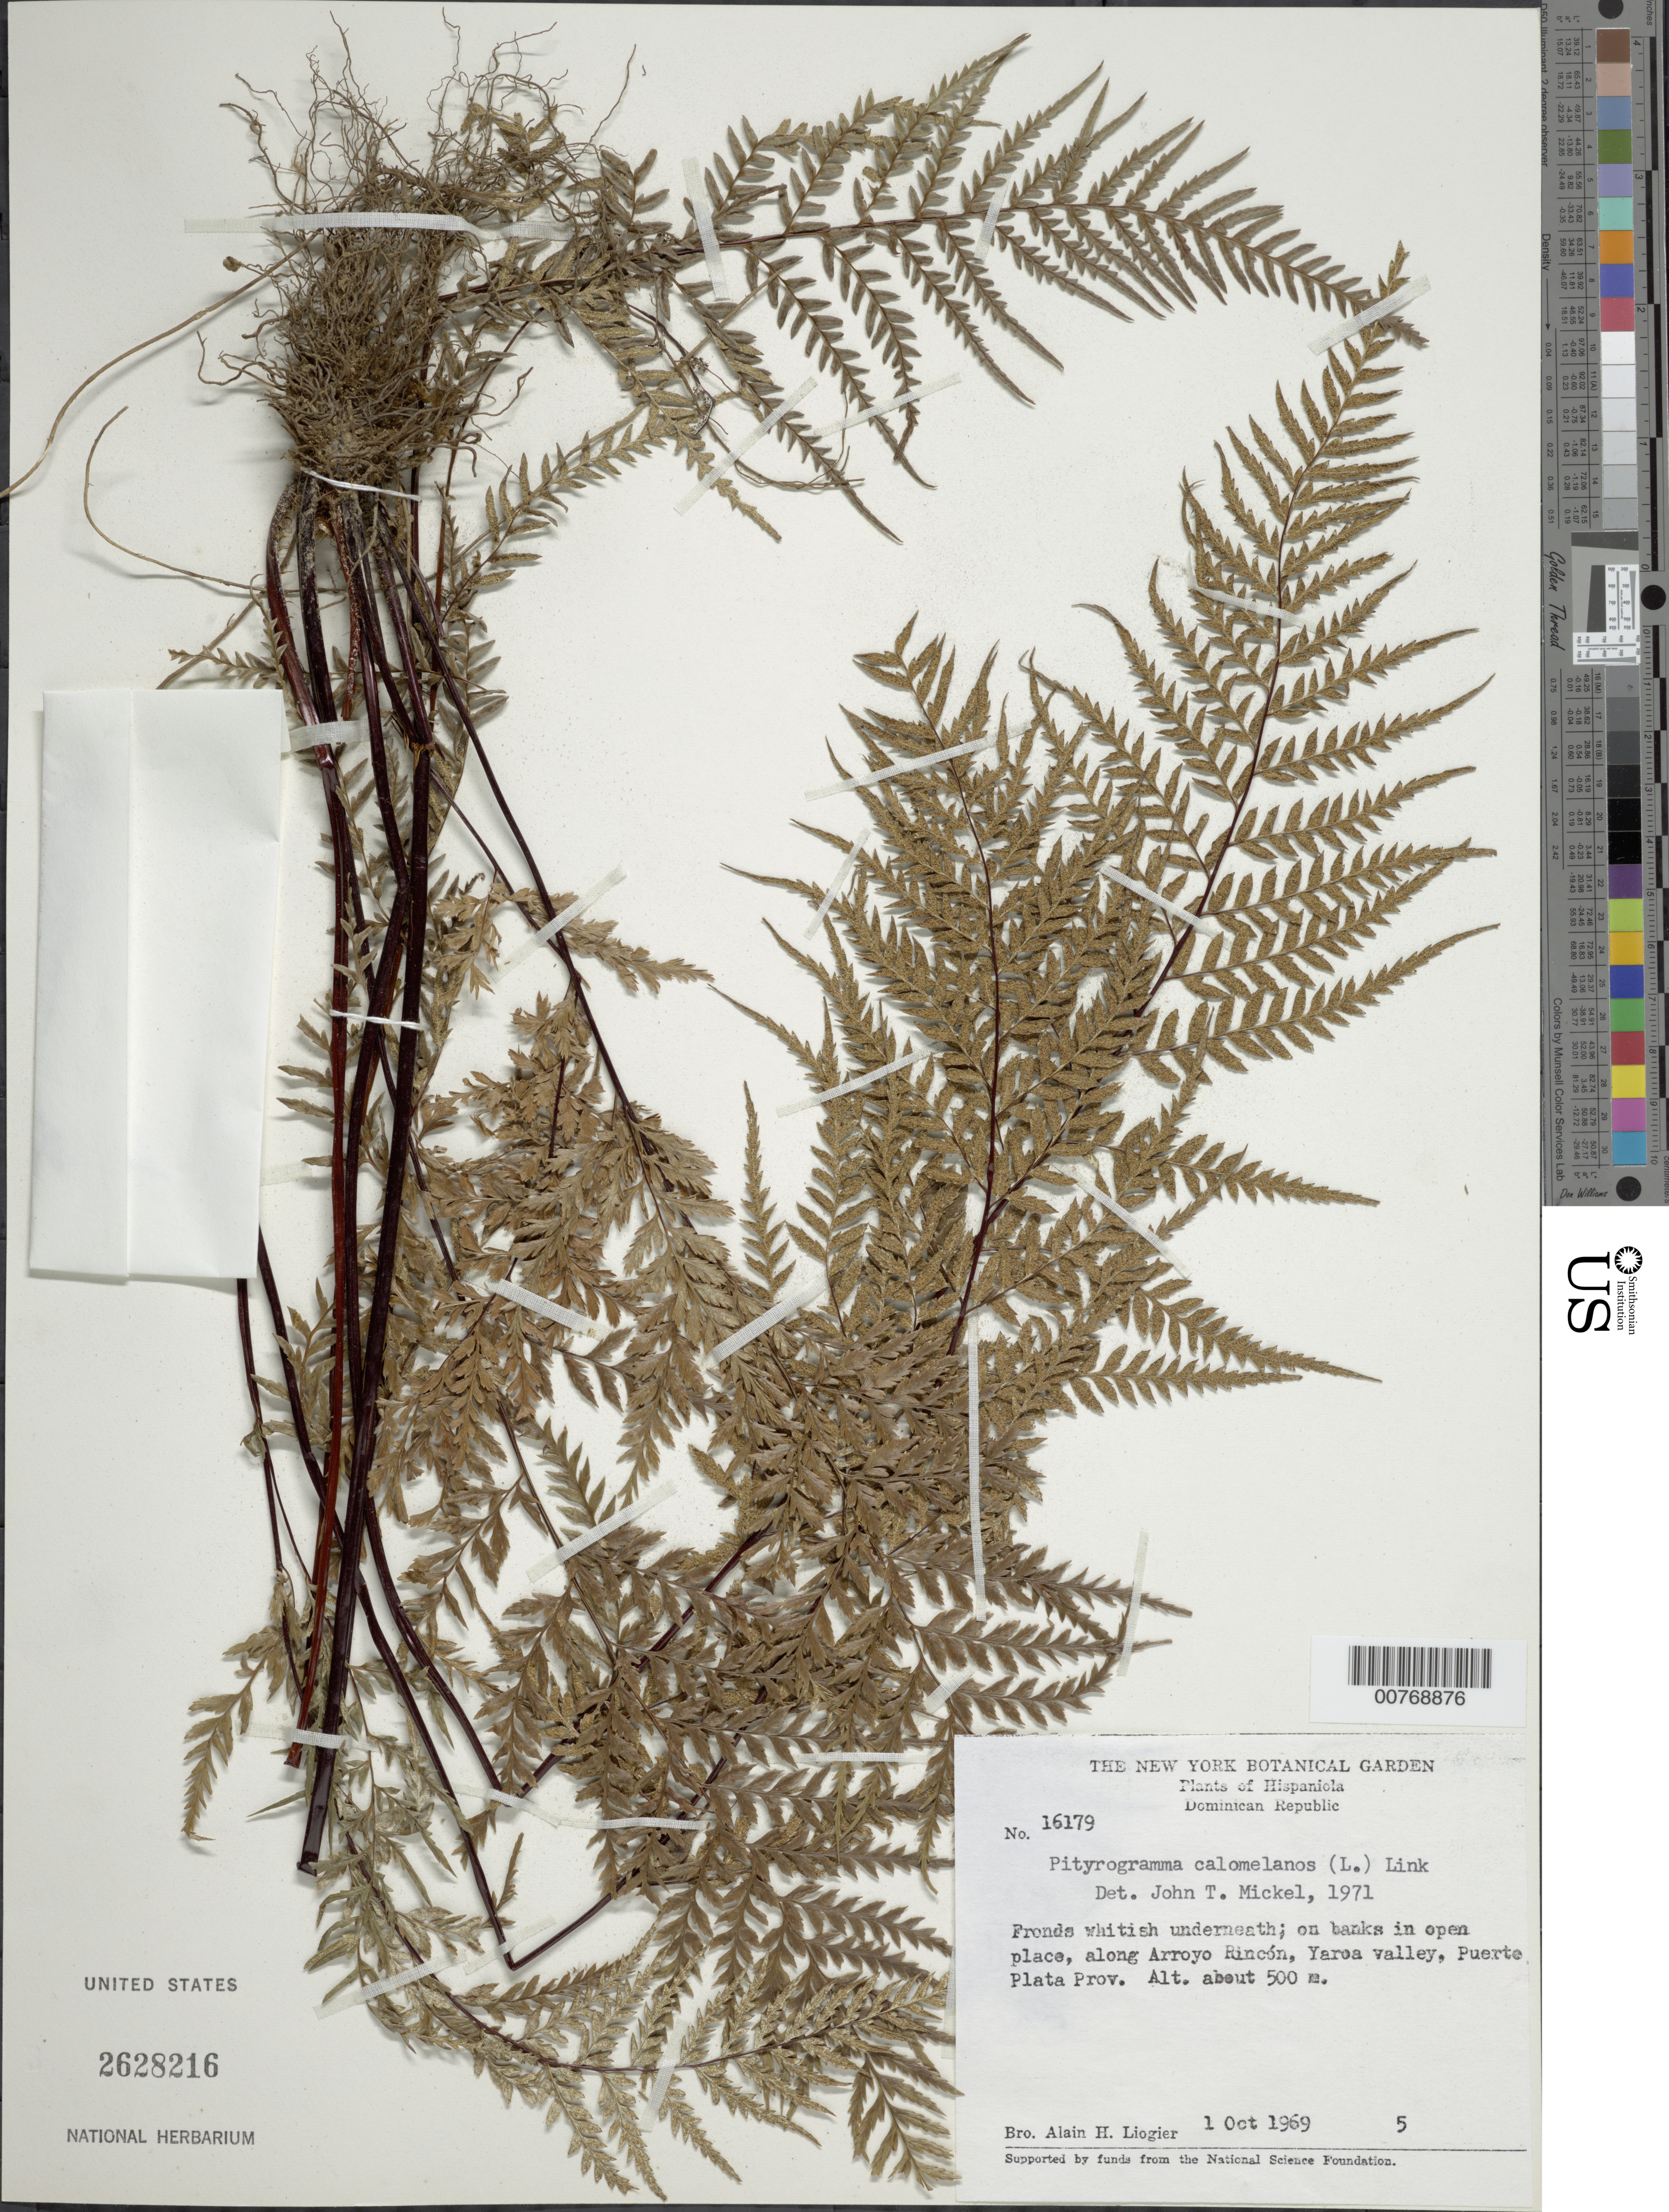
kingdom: Plantae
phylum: Tracheophyta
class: Polypodiopsida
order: Polypodiales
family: Pteridaceae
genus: Pityrogramma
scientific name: Pityrogramma calomelanos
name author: (L.) Link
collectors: A. H. Liogier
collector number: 16179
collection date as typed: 01 Oct 1969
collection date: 1969-10-01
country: Dominican Republic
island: Hispaniola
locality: Along Arroyo Rincon, Yaroa valley, Puerto Plata Province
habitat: On banks in open places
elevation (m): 500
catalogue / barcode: US 2628216